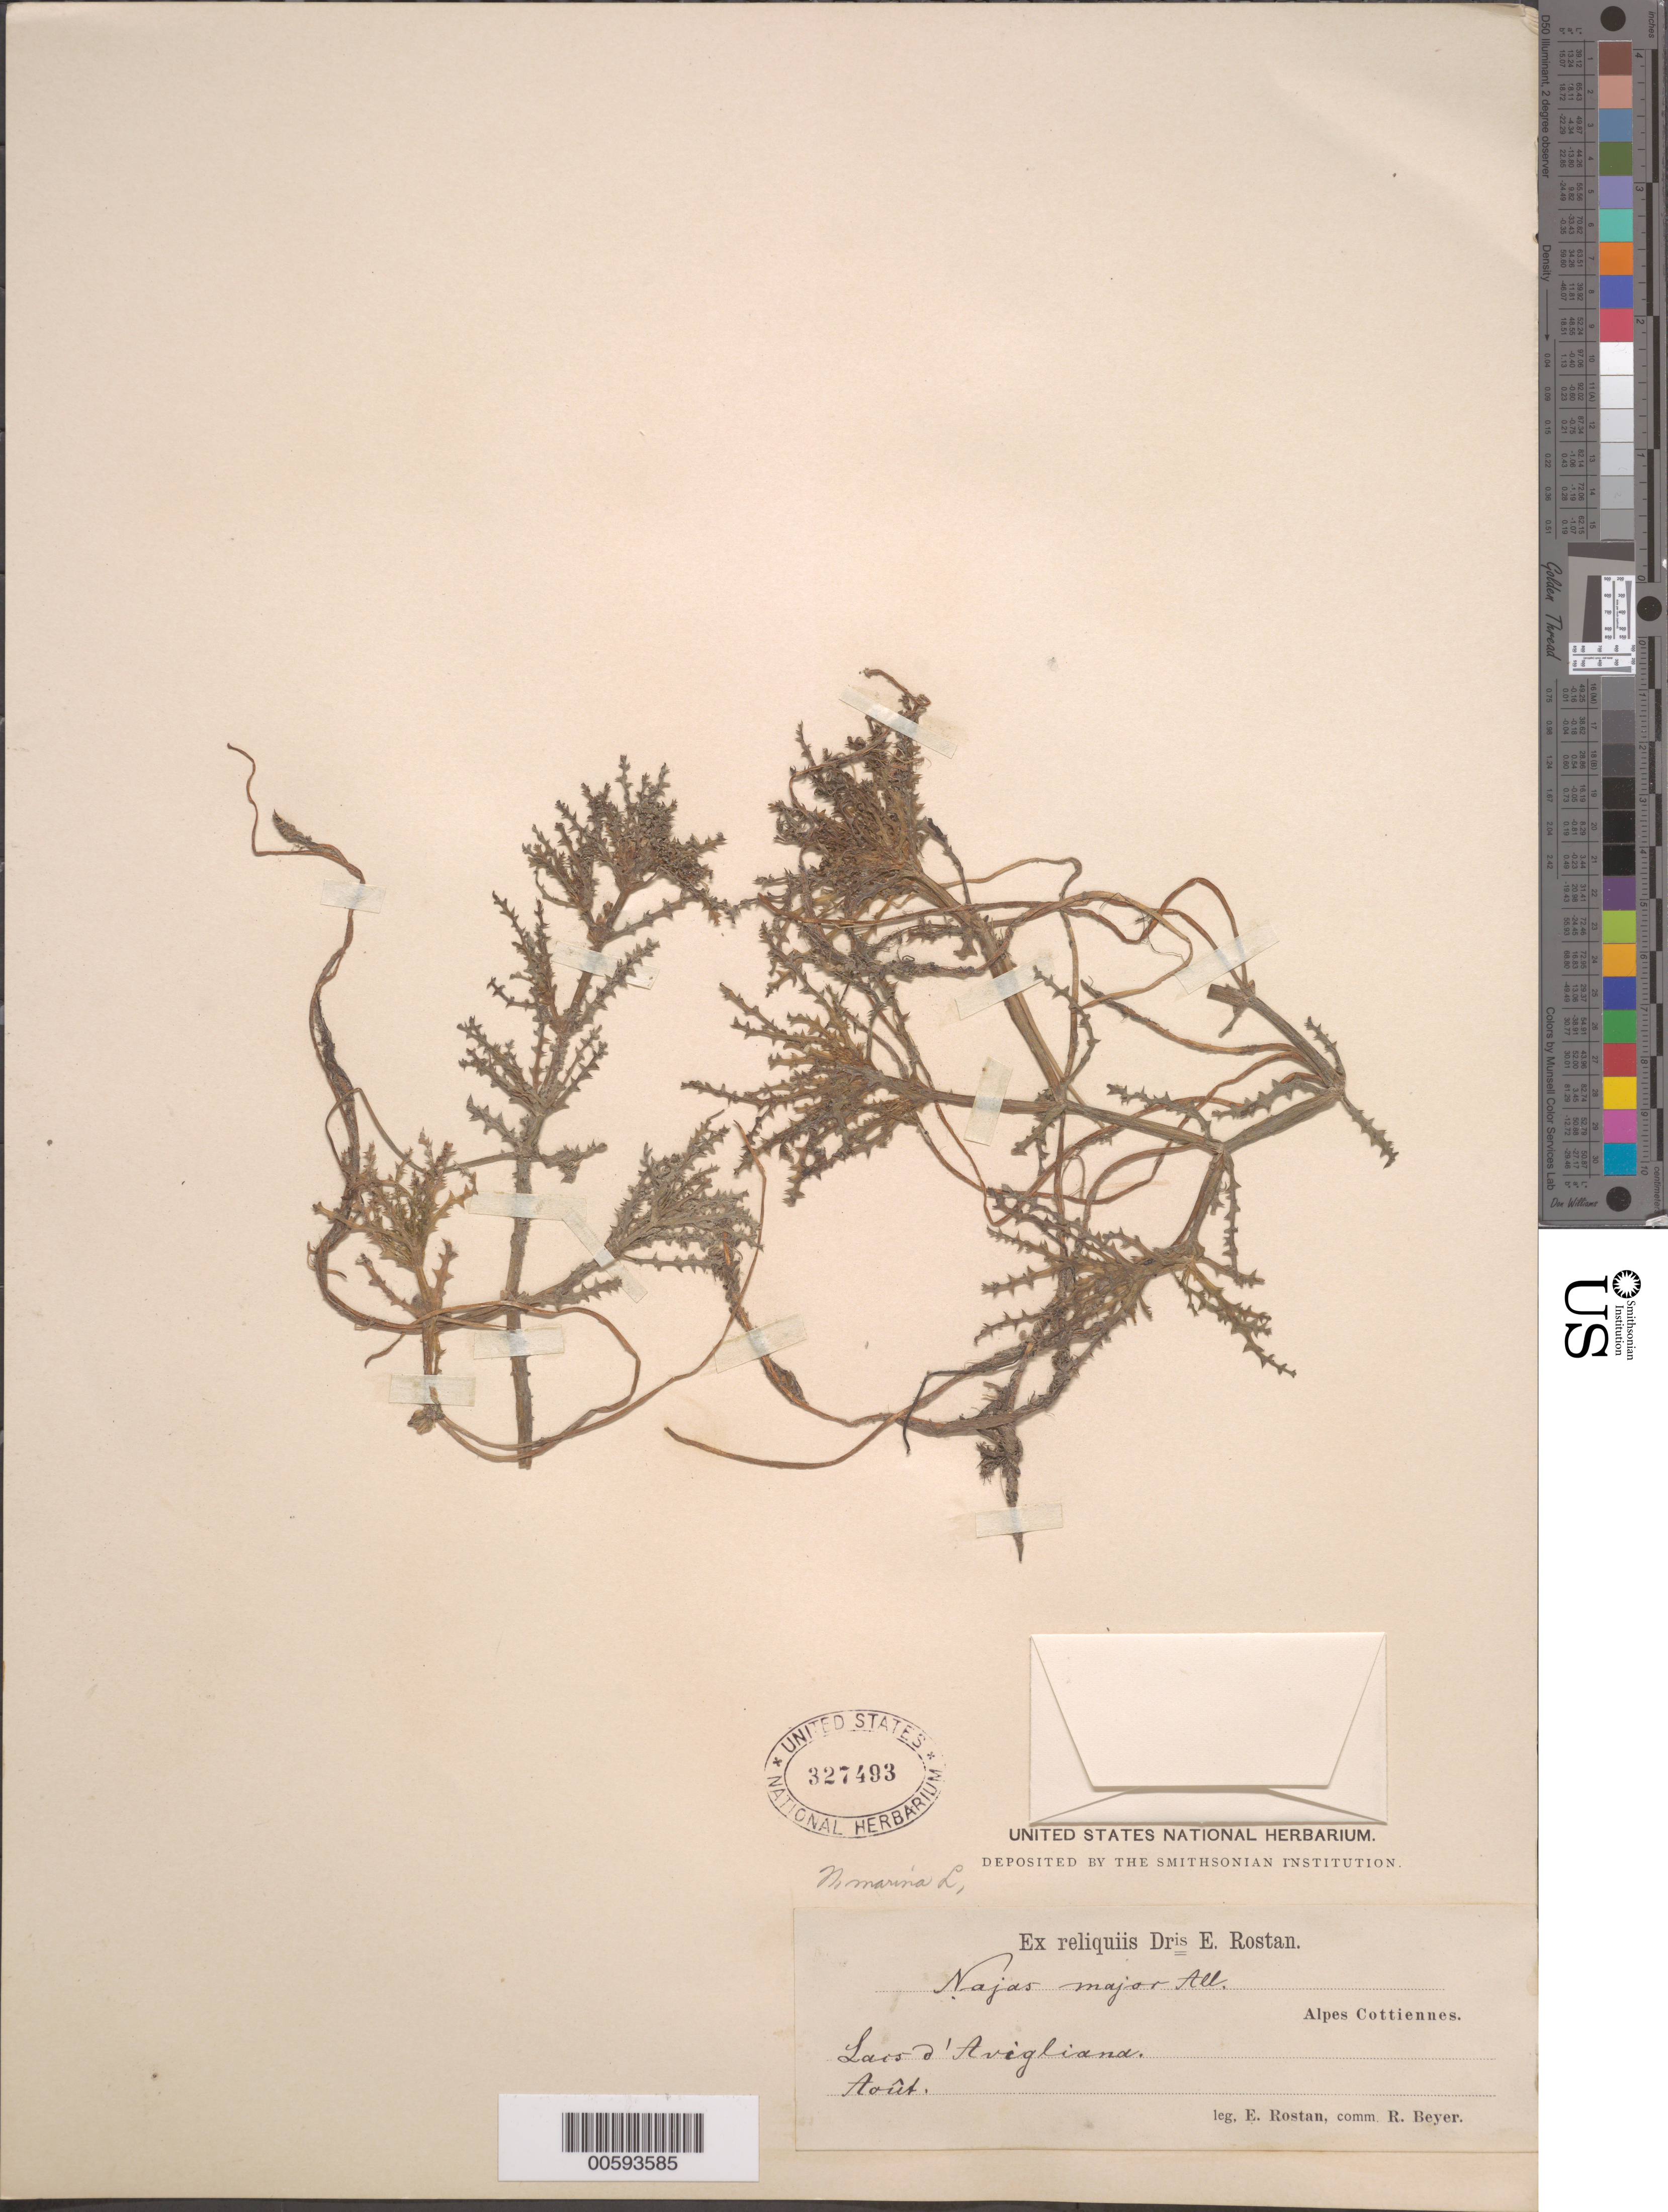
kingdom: Plantae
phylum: Tracheophyta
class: Liliopsida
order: Alismatales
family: Hydrocharitaceae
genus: Najas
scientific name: Najas major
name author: All.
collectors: E. Rostan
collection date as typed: Aug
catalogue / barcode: US 327493